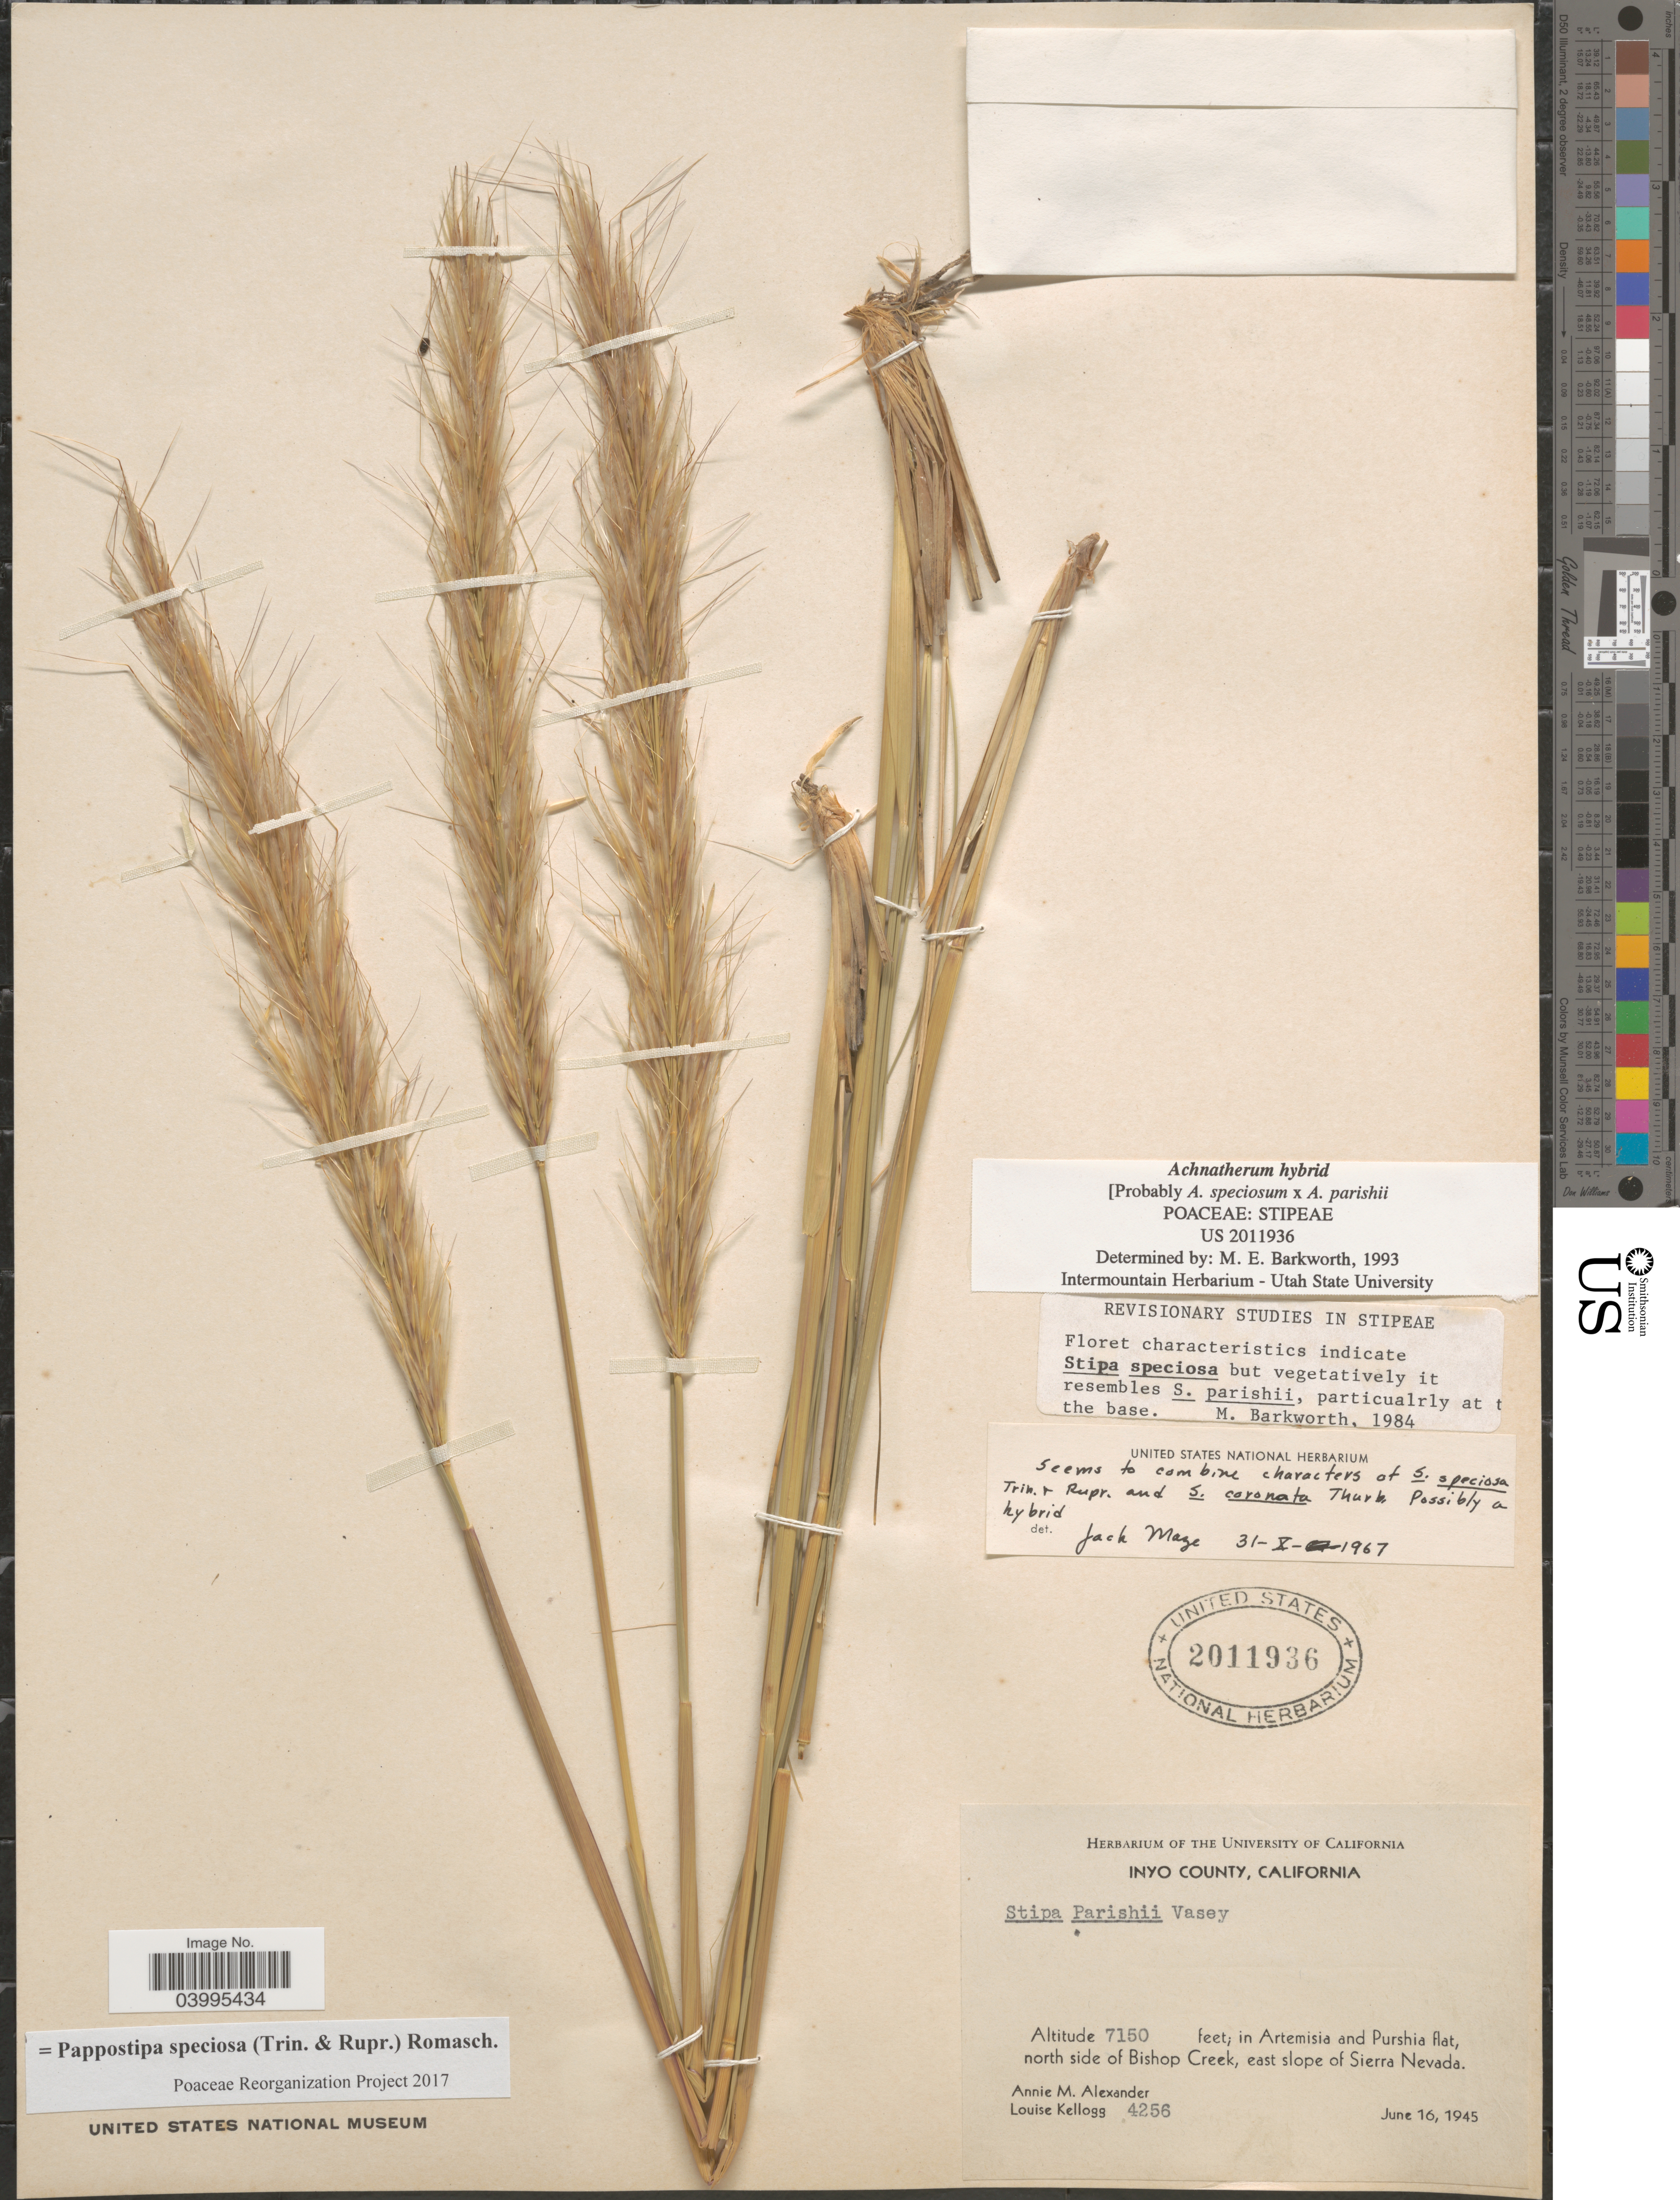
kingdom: Plantae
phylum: Tracheophyta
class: Liliopsida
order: Poales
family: Poaceae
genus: Pappostipa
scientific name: Pappostipa speciosa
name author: (Trin. & Rupr.) Romasch.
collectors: A. M. Alexander & L. Kellogg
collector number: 4256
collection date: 1945-06-16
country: United States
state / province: California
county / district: Inyo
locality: Inyo County. In Artemisia and Purshia flat, north side of Bishop Creek, east slope of Sierra Nevada.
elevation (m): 2179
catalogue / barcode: US 2011936